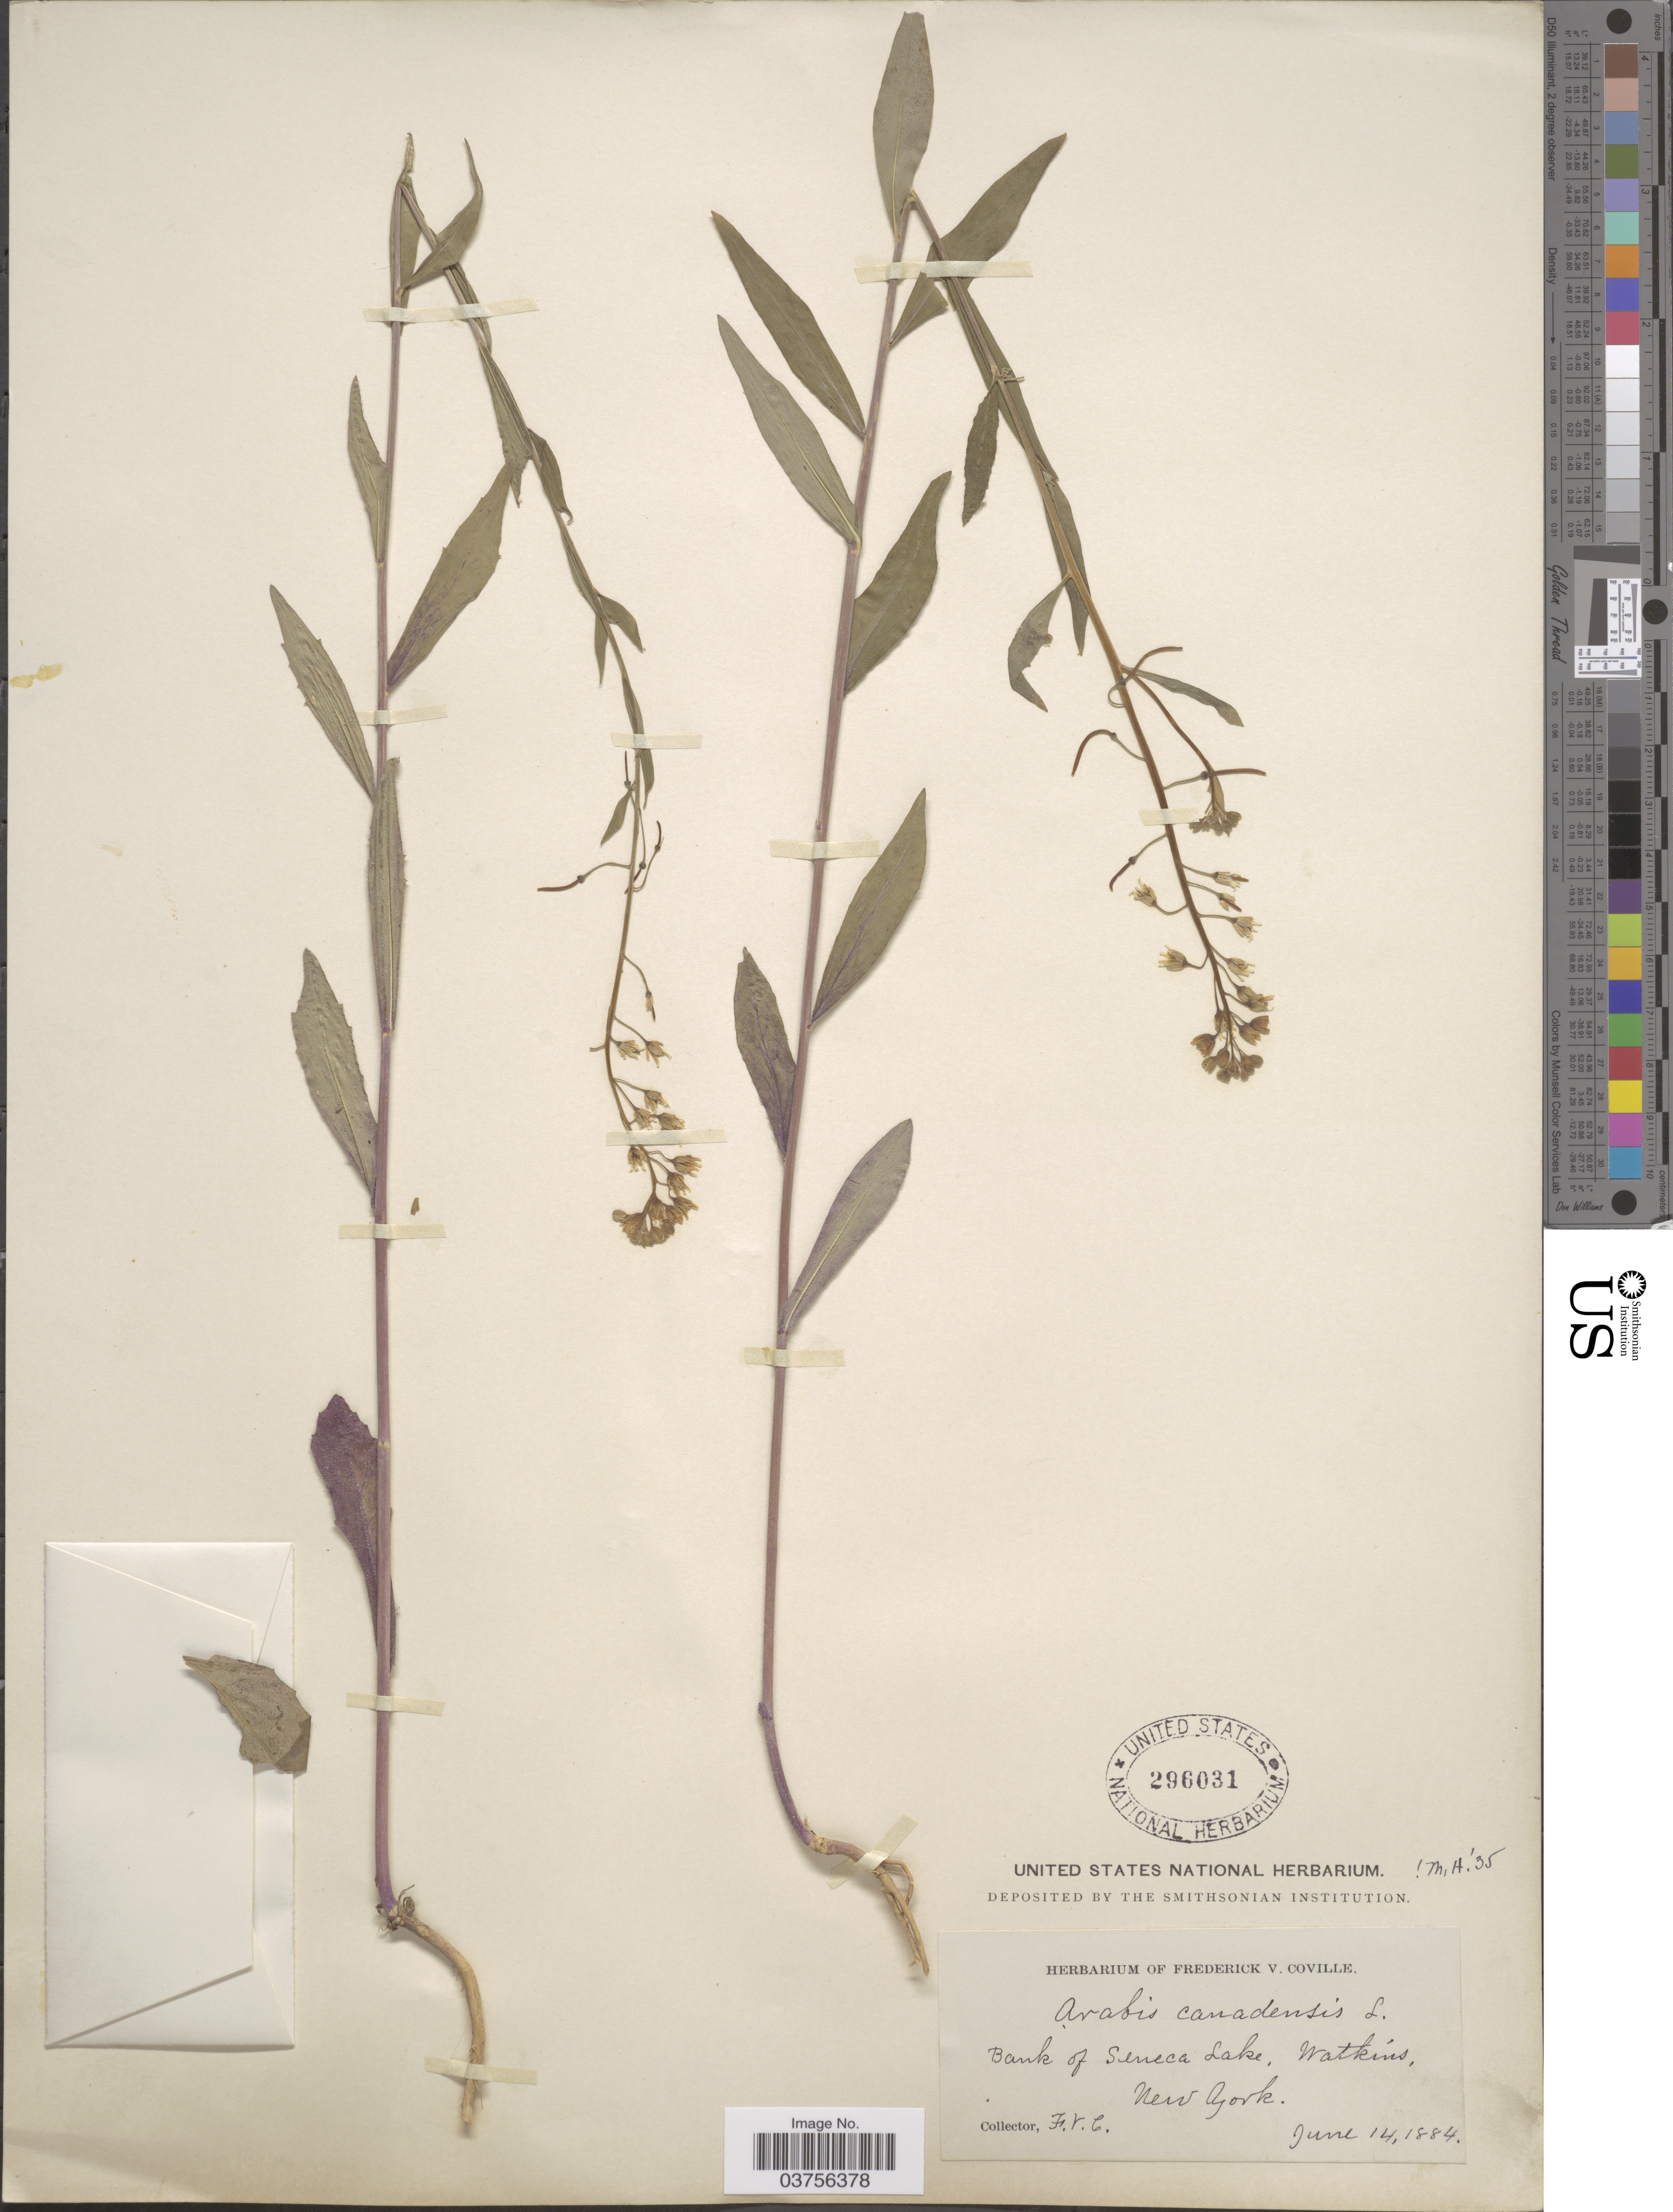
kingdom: Plantae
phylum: Tracheophyta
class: Magnoliopsida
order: Brassicales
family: Brassicaceae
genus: Arabis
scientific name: Arabis canadensis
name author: L.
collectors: F. V. Coville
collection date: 1884-06-14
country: United States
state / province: New York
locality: Bank of Seneca Lake, Watkins.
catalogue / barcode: US 296031